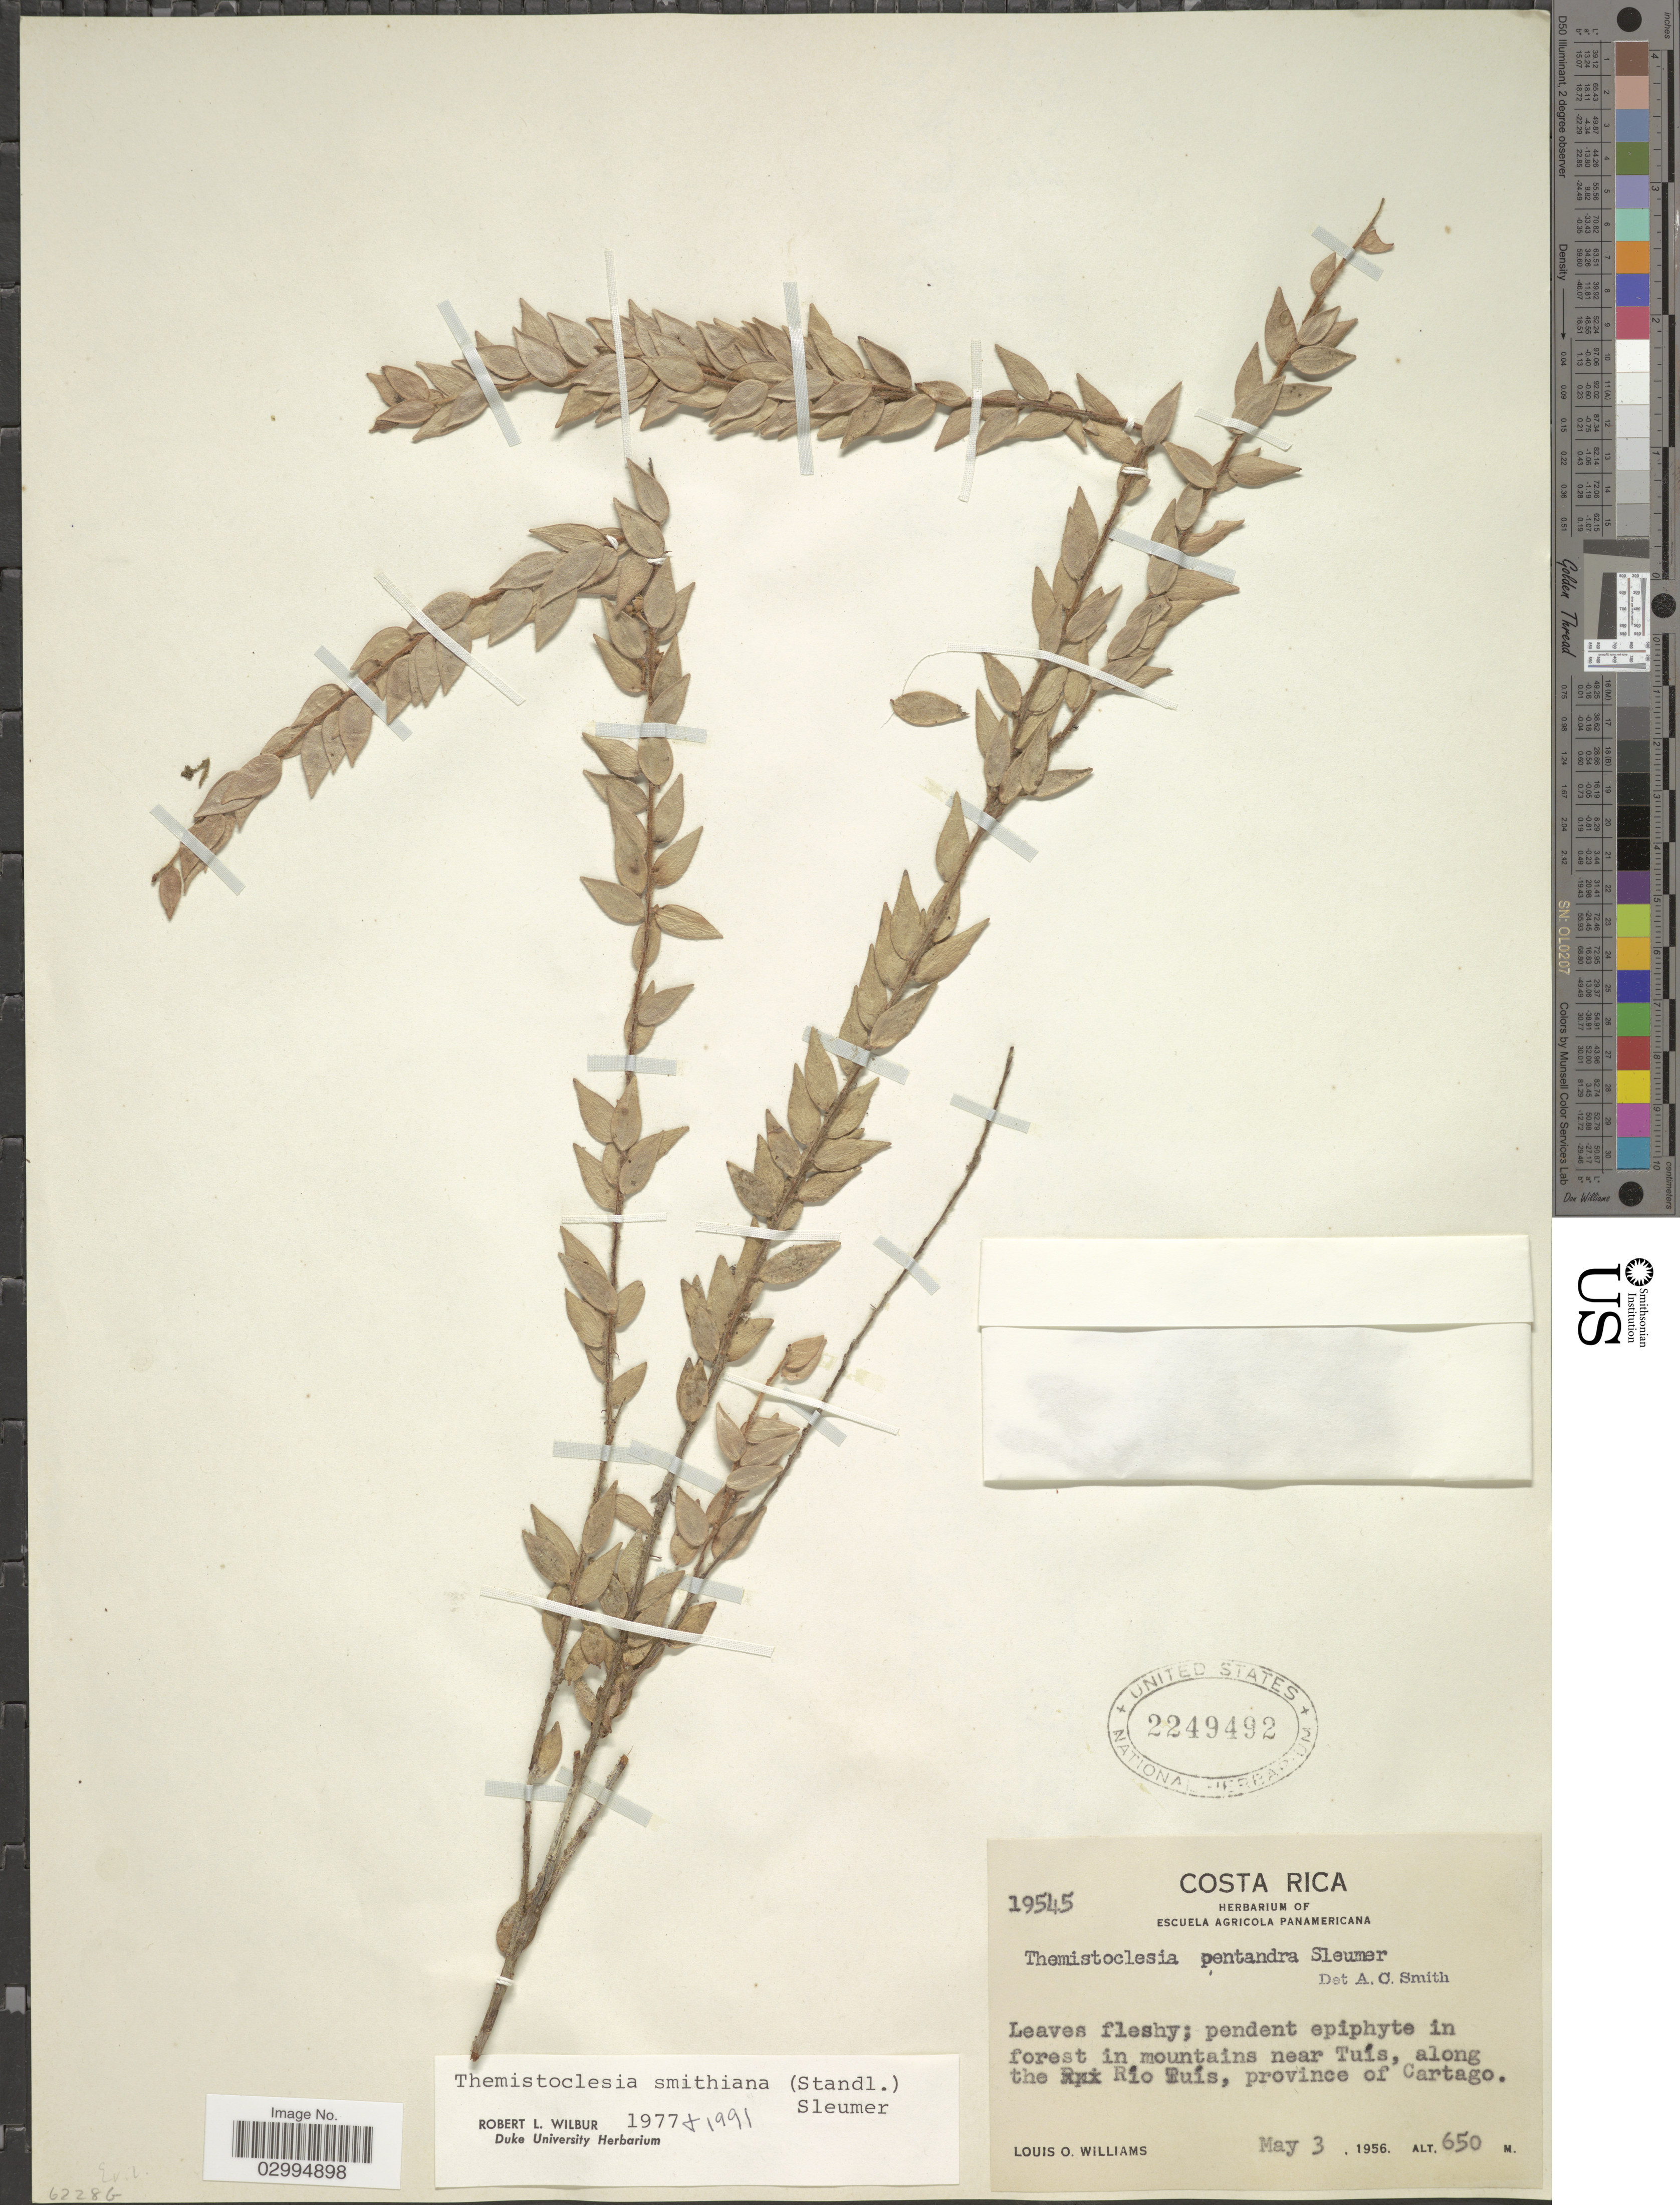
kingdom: Plantae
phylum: Tracheophyta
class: Magnoliopsida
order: Ericales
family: Ericaceae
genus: Themistoclesia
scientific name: Themistoclesia smithiana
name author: (Standl.) Sleumer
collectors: L. O. Williams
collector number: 19545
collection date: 1956-05-03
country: Costa Rica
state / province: Cartago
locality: In forest in mountains near Tuís, along the Rio Tuis.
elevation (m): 650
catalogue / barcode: US 2249492